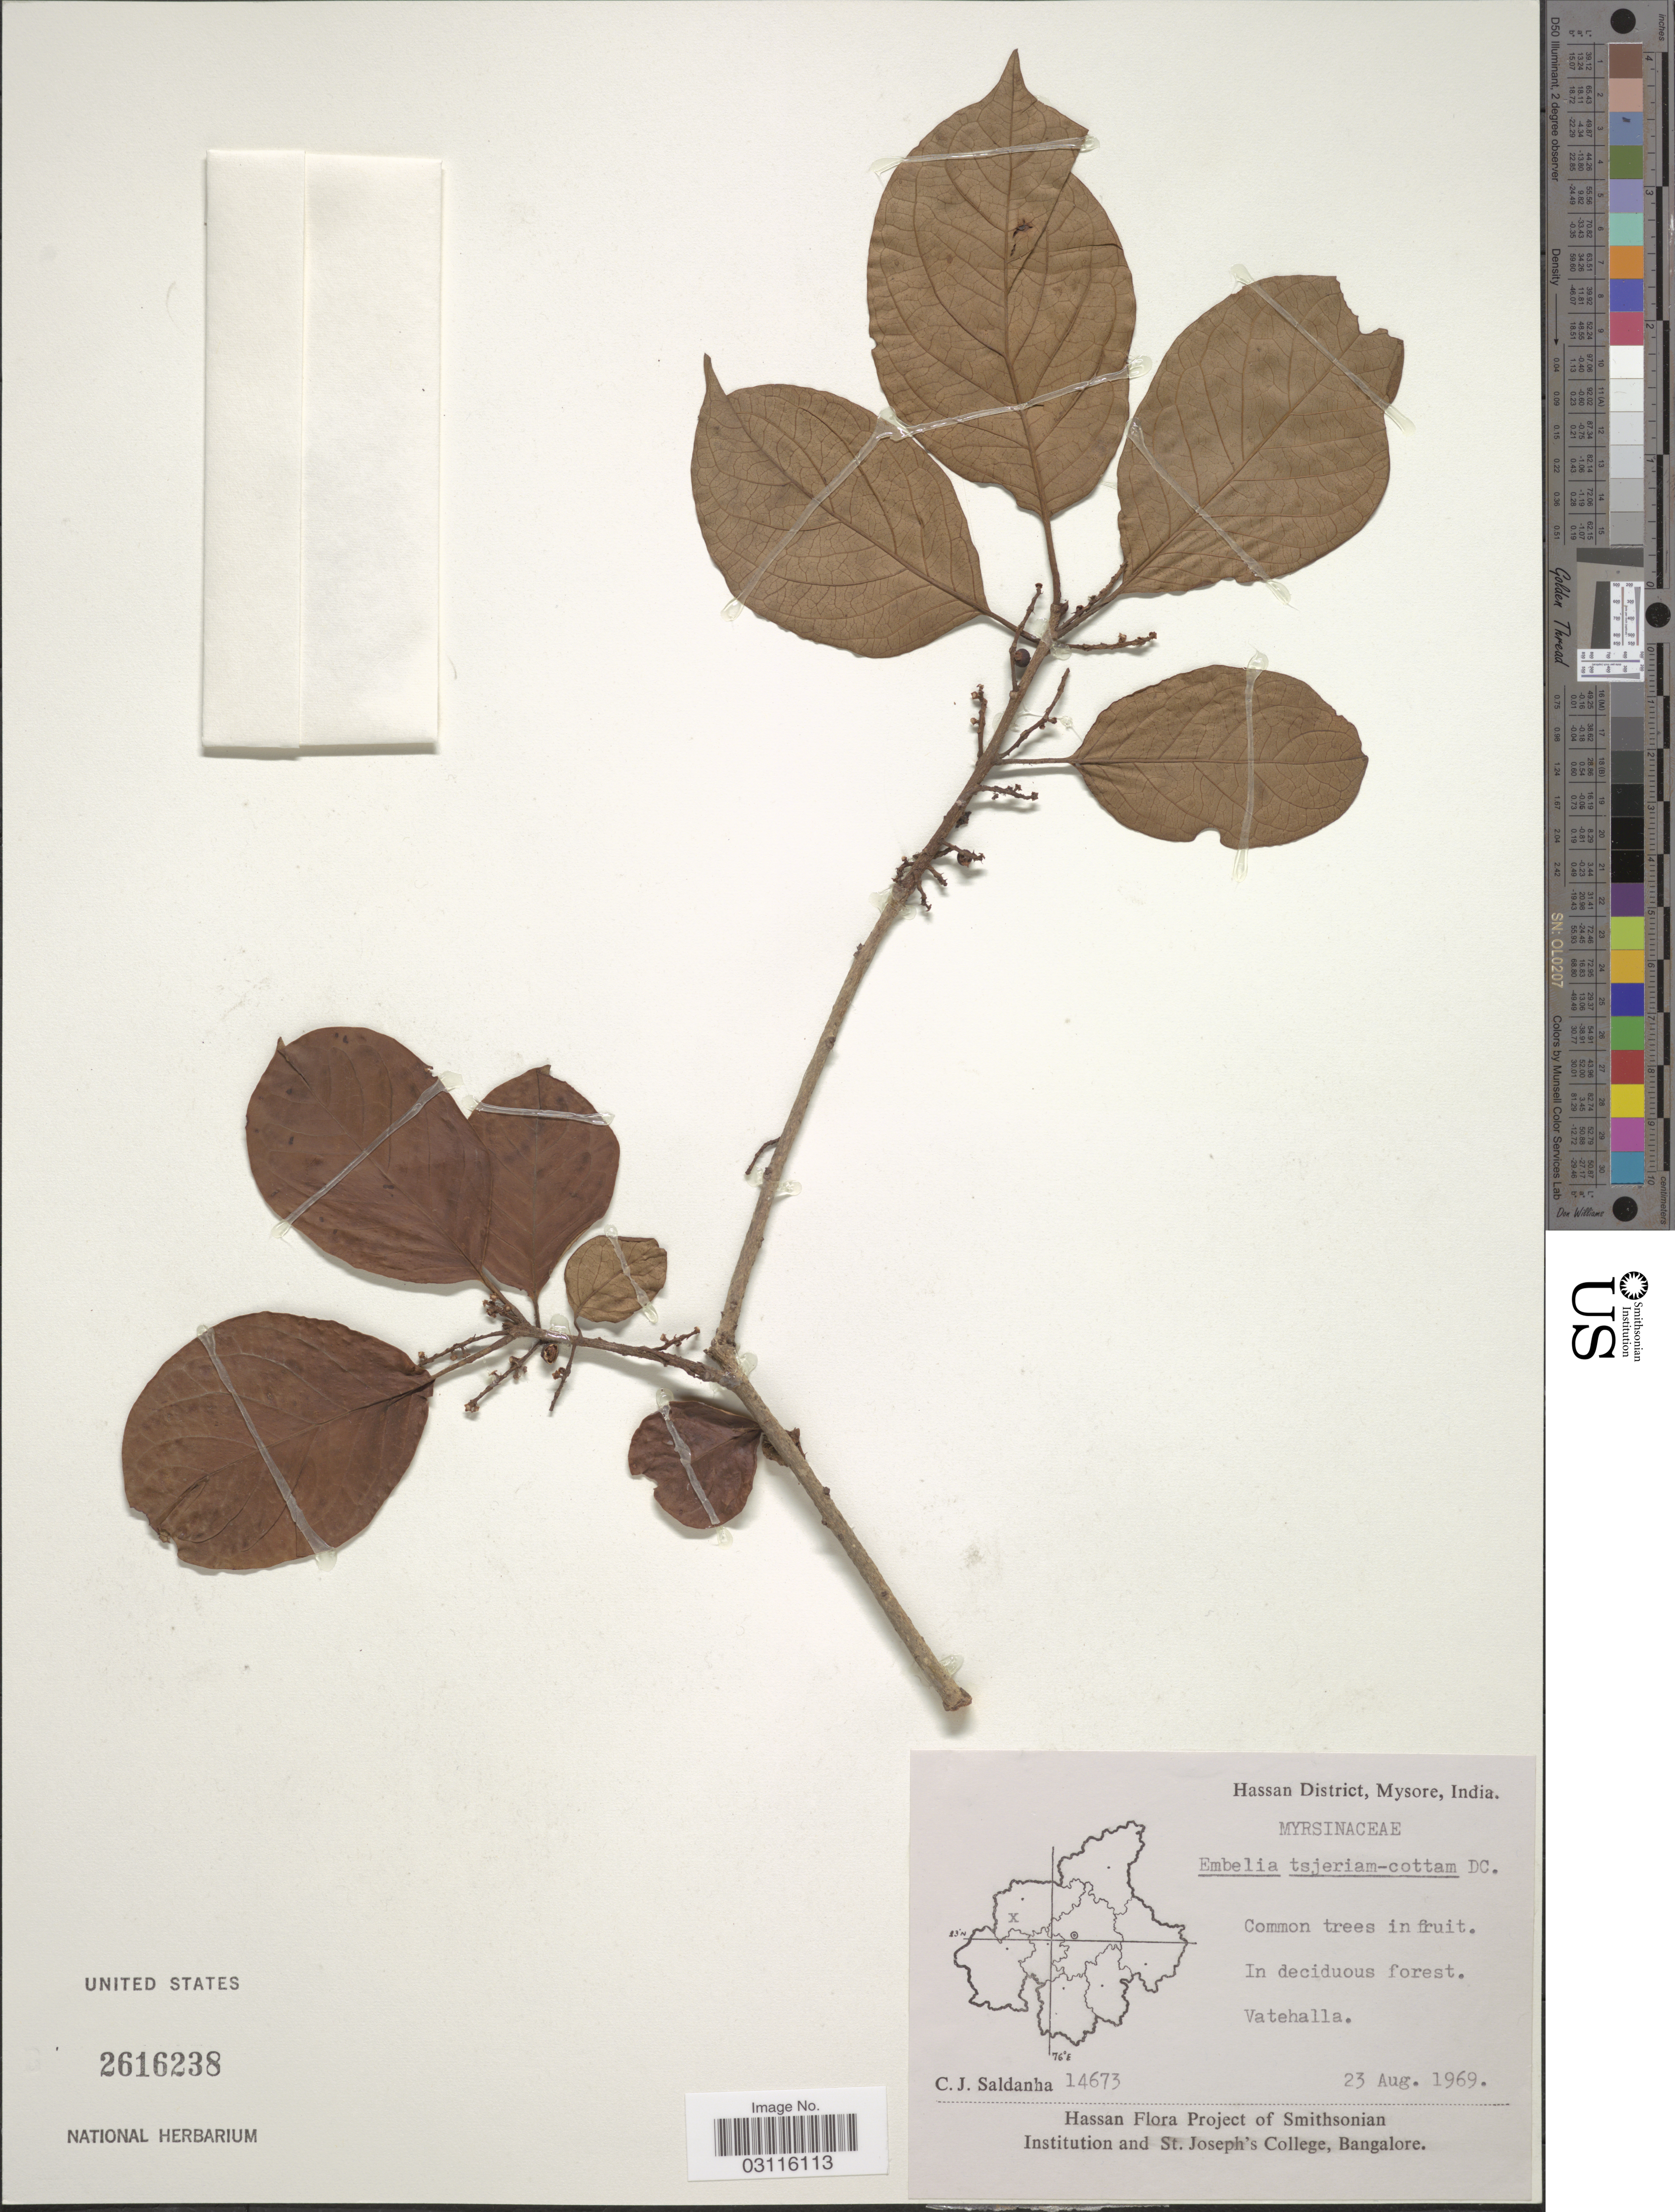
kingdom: Plantae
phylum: Tracheophyta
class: Magnoliopsida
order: Ericales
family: Primulaceae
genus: Embelia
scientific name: Embelia tsjeriam-cottam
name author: (Roem. & Schult.) A. DC.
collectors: C. J. Saldanha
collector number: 14673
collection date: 1969-08-23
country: India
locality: Hassan District, Mysore, Vatehalla.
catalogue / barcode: US 2616238